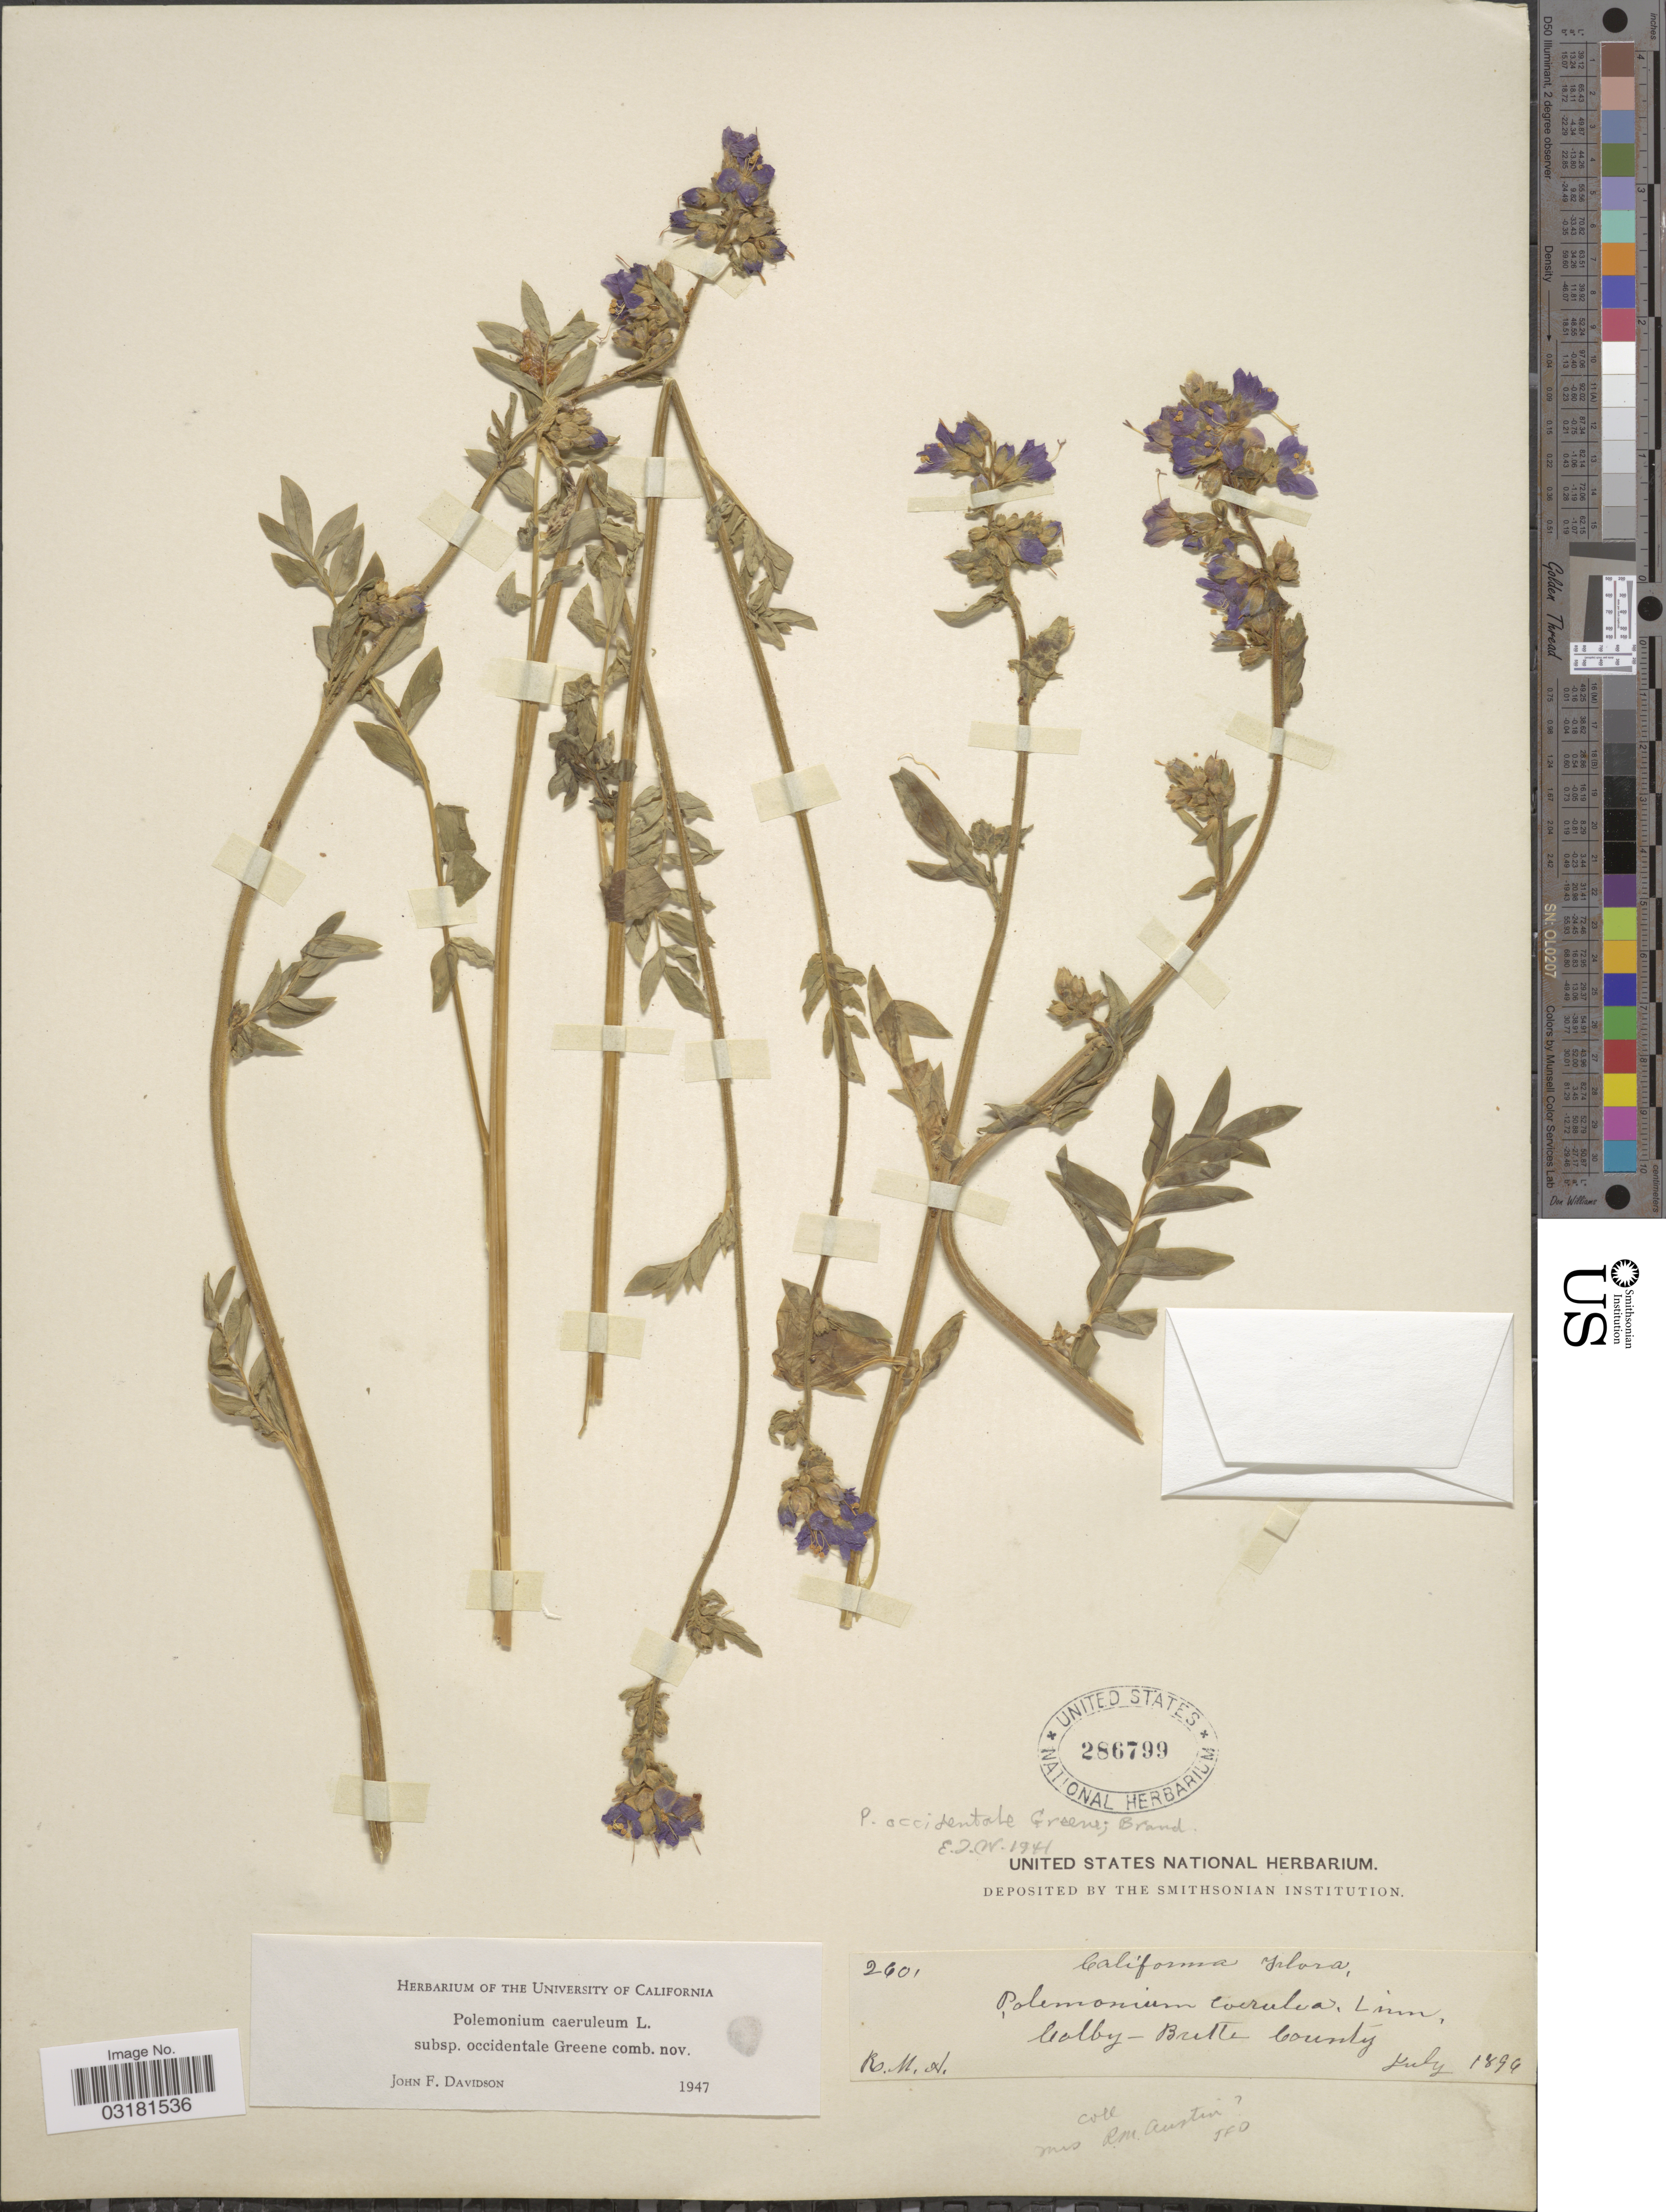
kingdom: Plantae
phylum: Tracheophyta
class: Magnoliopsida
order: Ericales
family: Polemoniaceae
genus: Polemonium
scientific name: Polemonium occidentale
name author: Greene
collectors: R. Austin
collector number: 2601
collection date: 1894-07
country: United States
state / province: California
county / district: Butte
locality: Colby - Butte County.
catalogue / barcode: US 286799